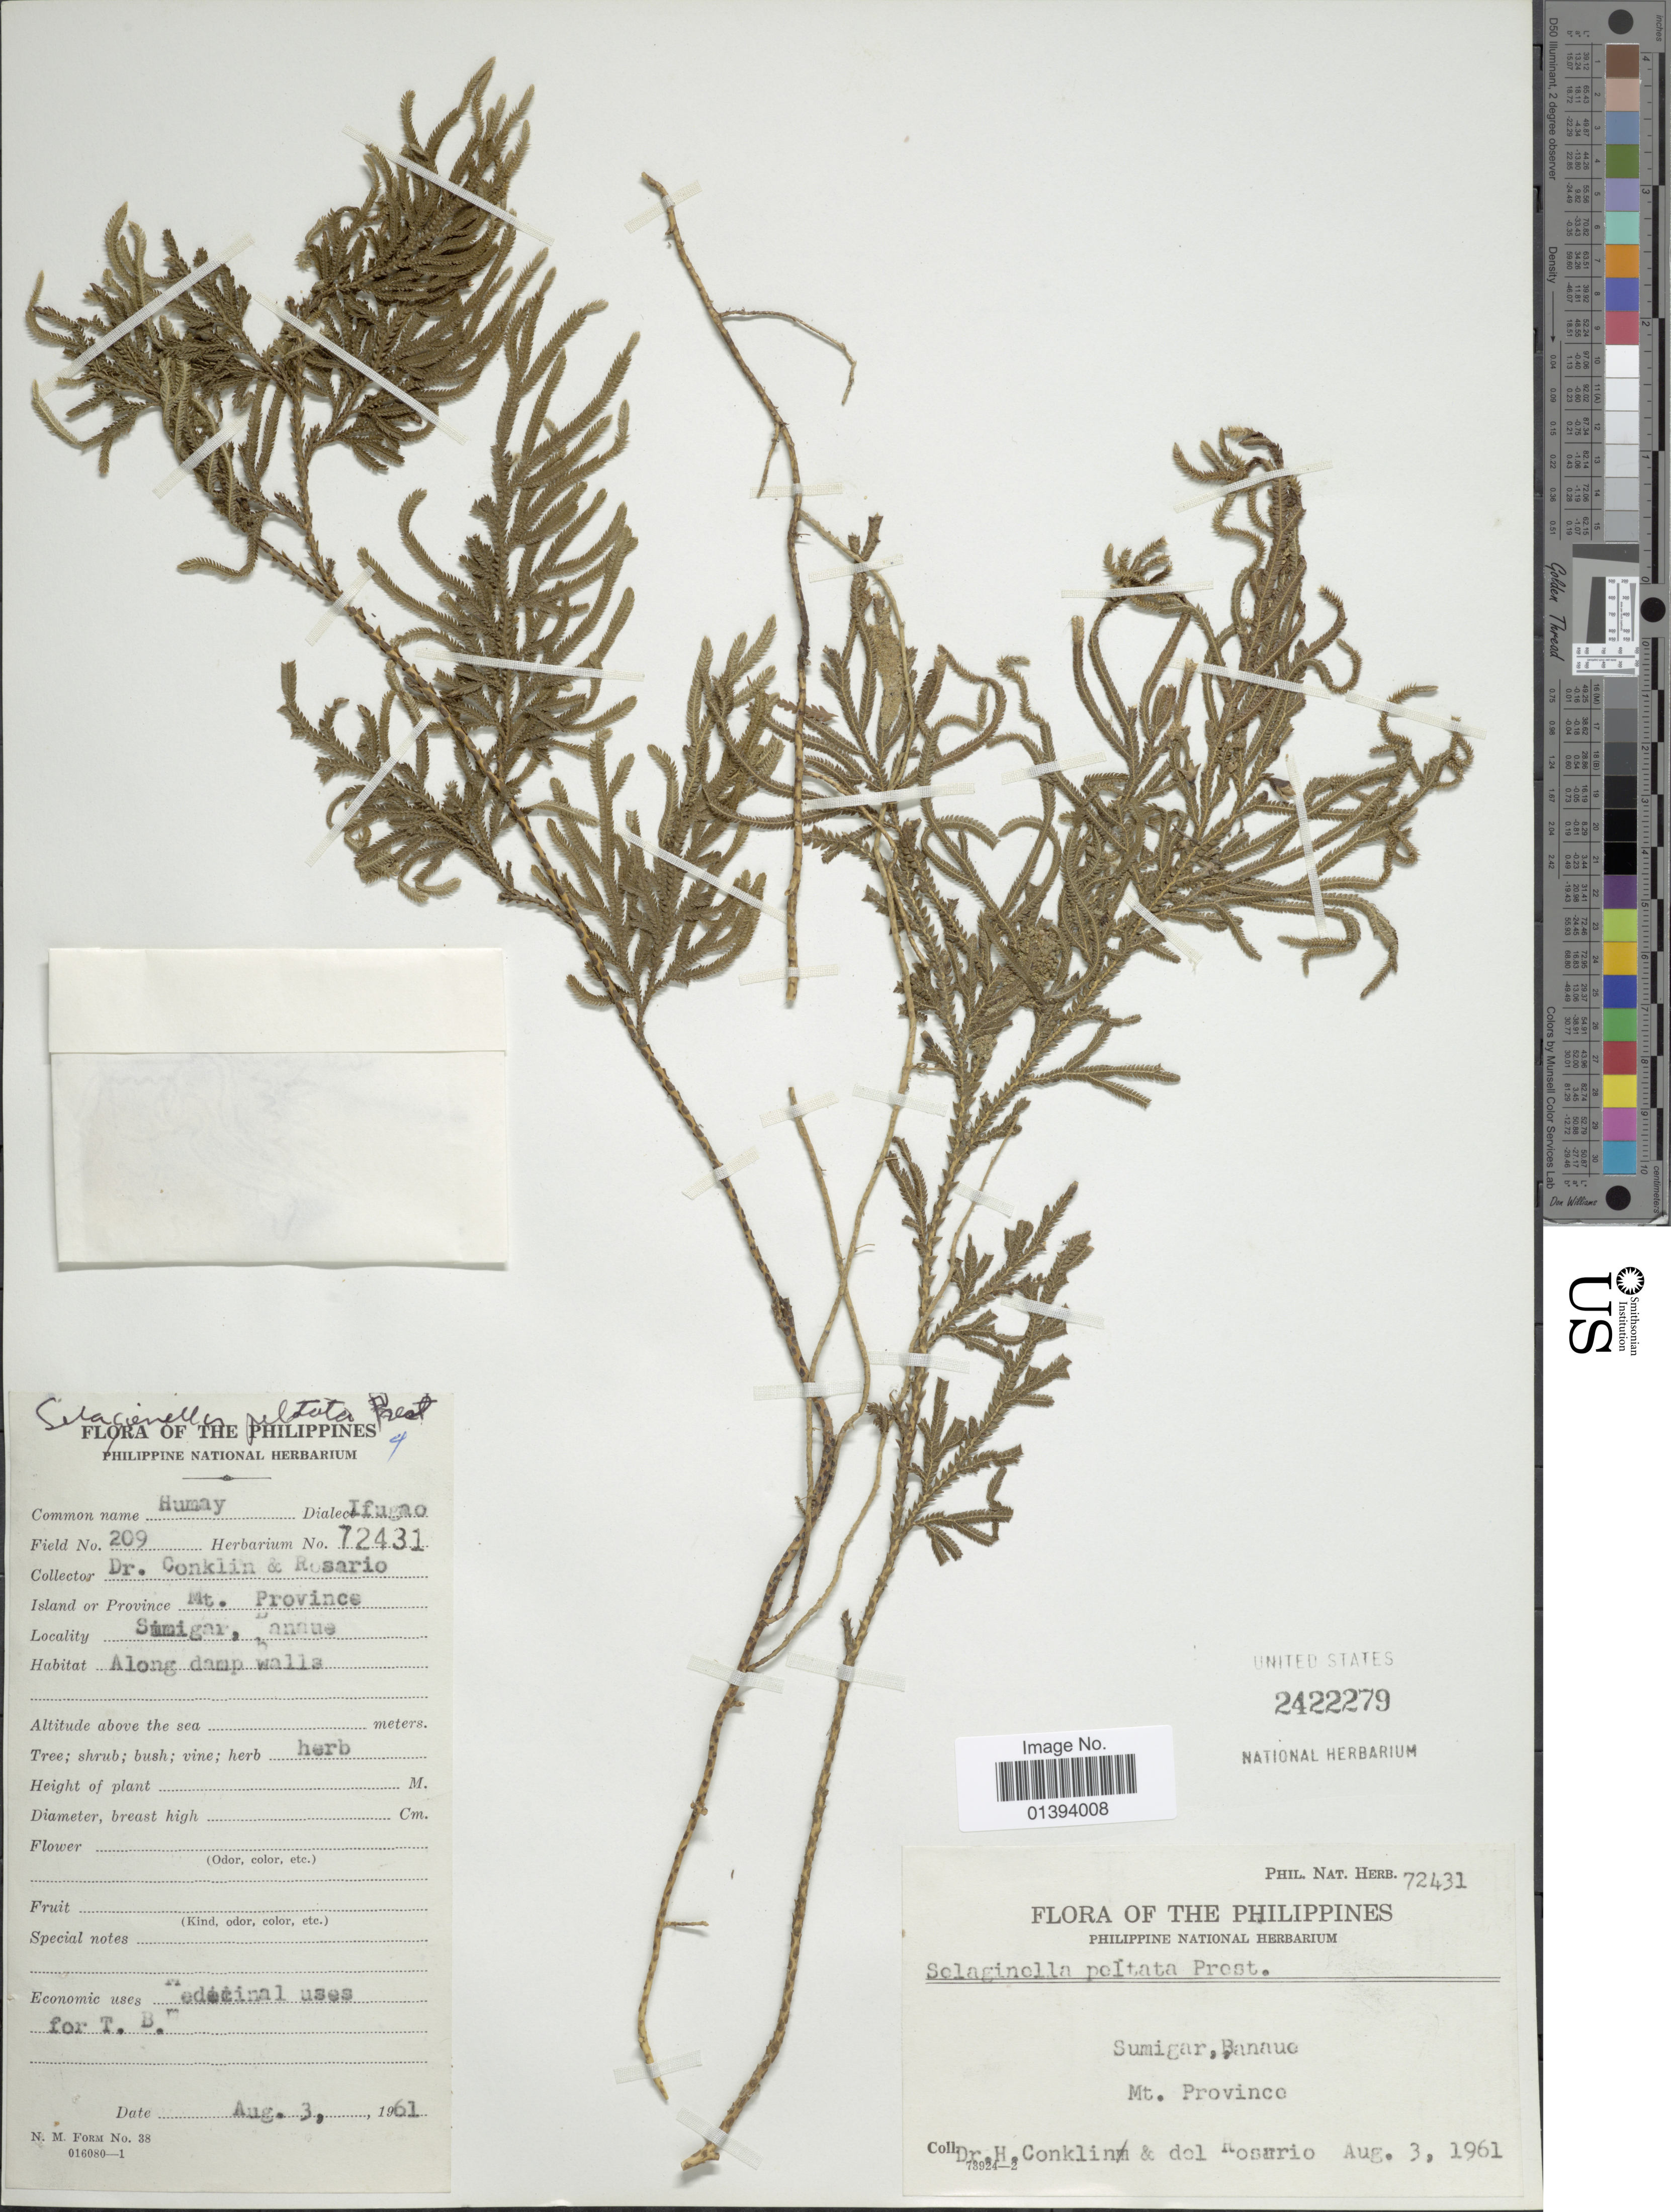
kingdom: Plantae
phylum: Tracheophyta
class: Lycopodiopsida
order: Selaginellales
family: Selaginellaceae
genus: Selaginella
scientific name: Selaginella peltata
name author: C. Presl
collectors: H. Conklin & Del Rosario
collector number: Phil. Nat. Herb. 72431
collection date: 1961-08-03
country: Philippines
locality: Sumigar, Banaue, Mt. Province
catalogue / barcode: US 2422279